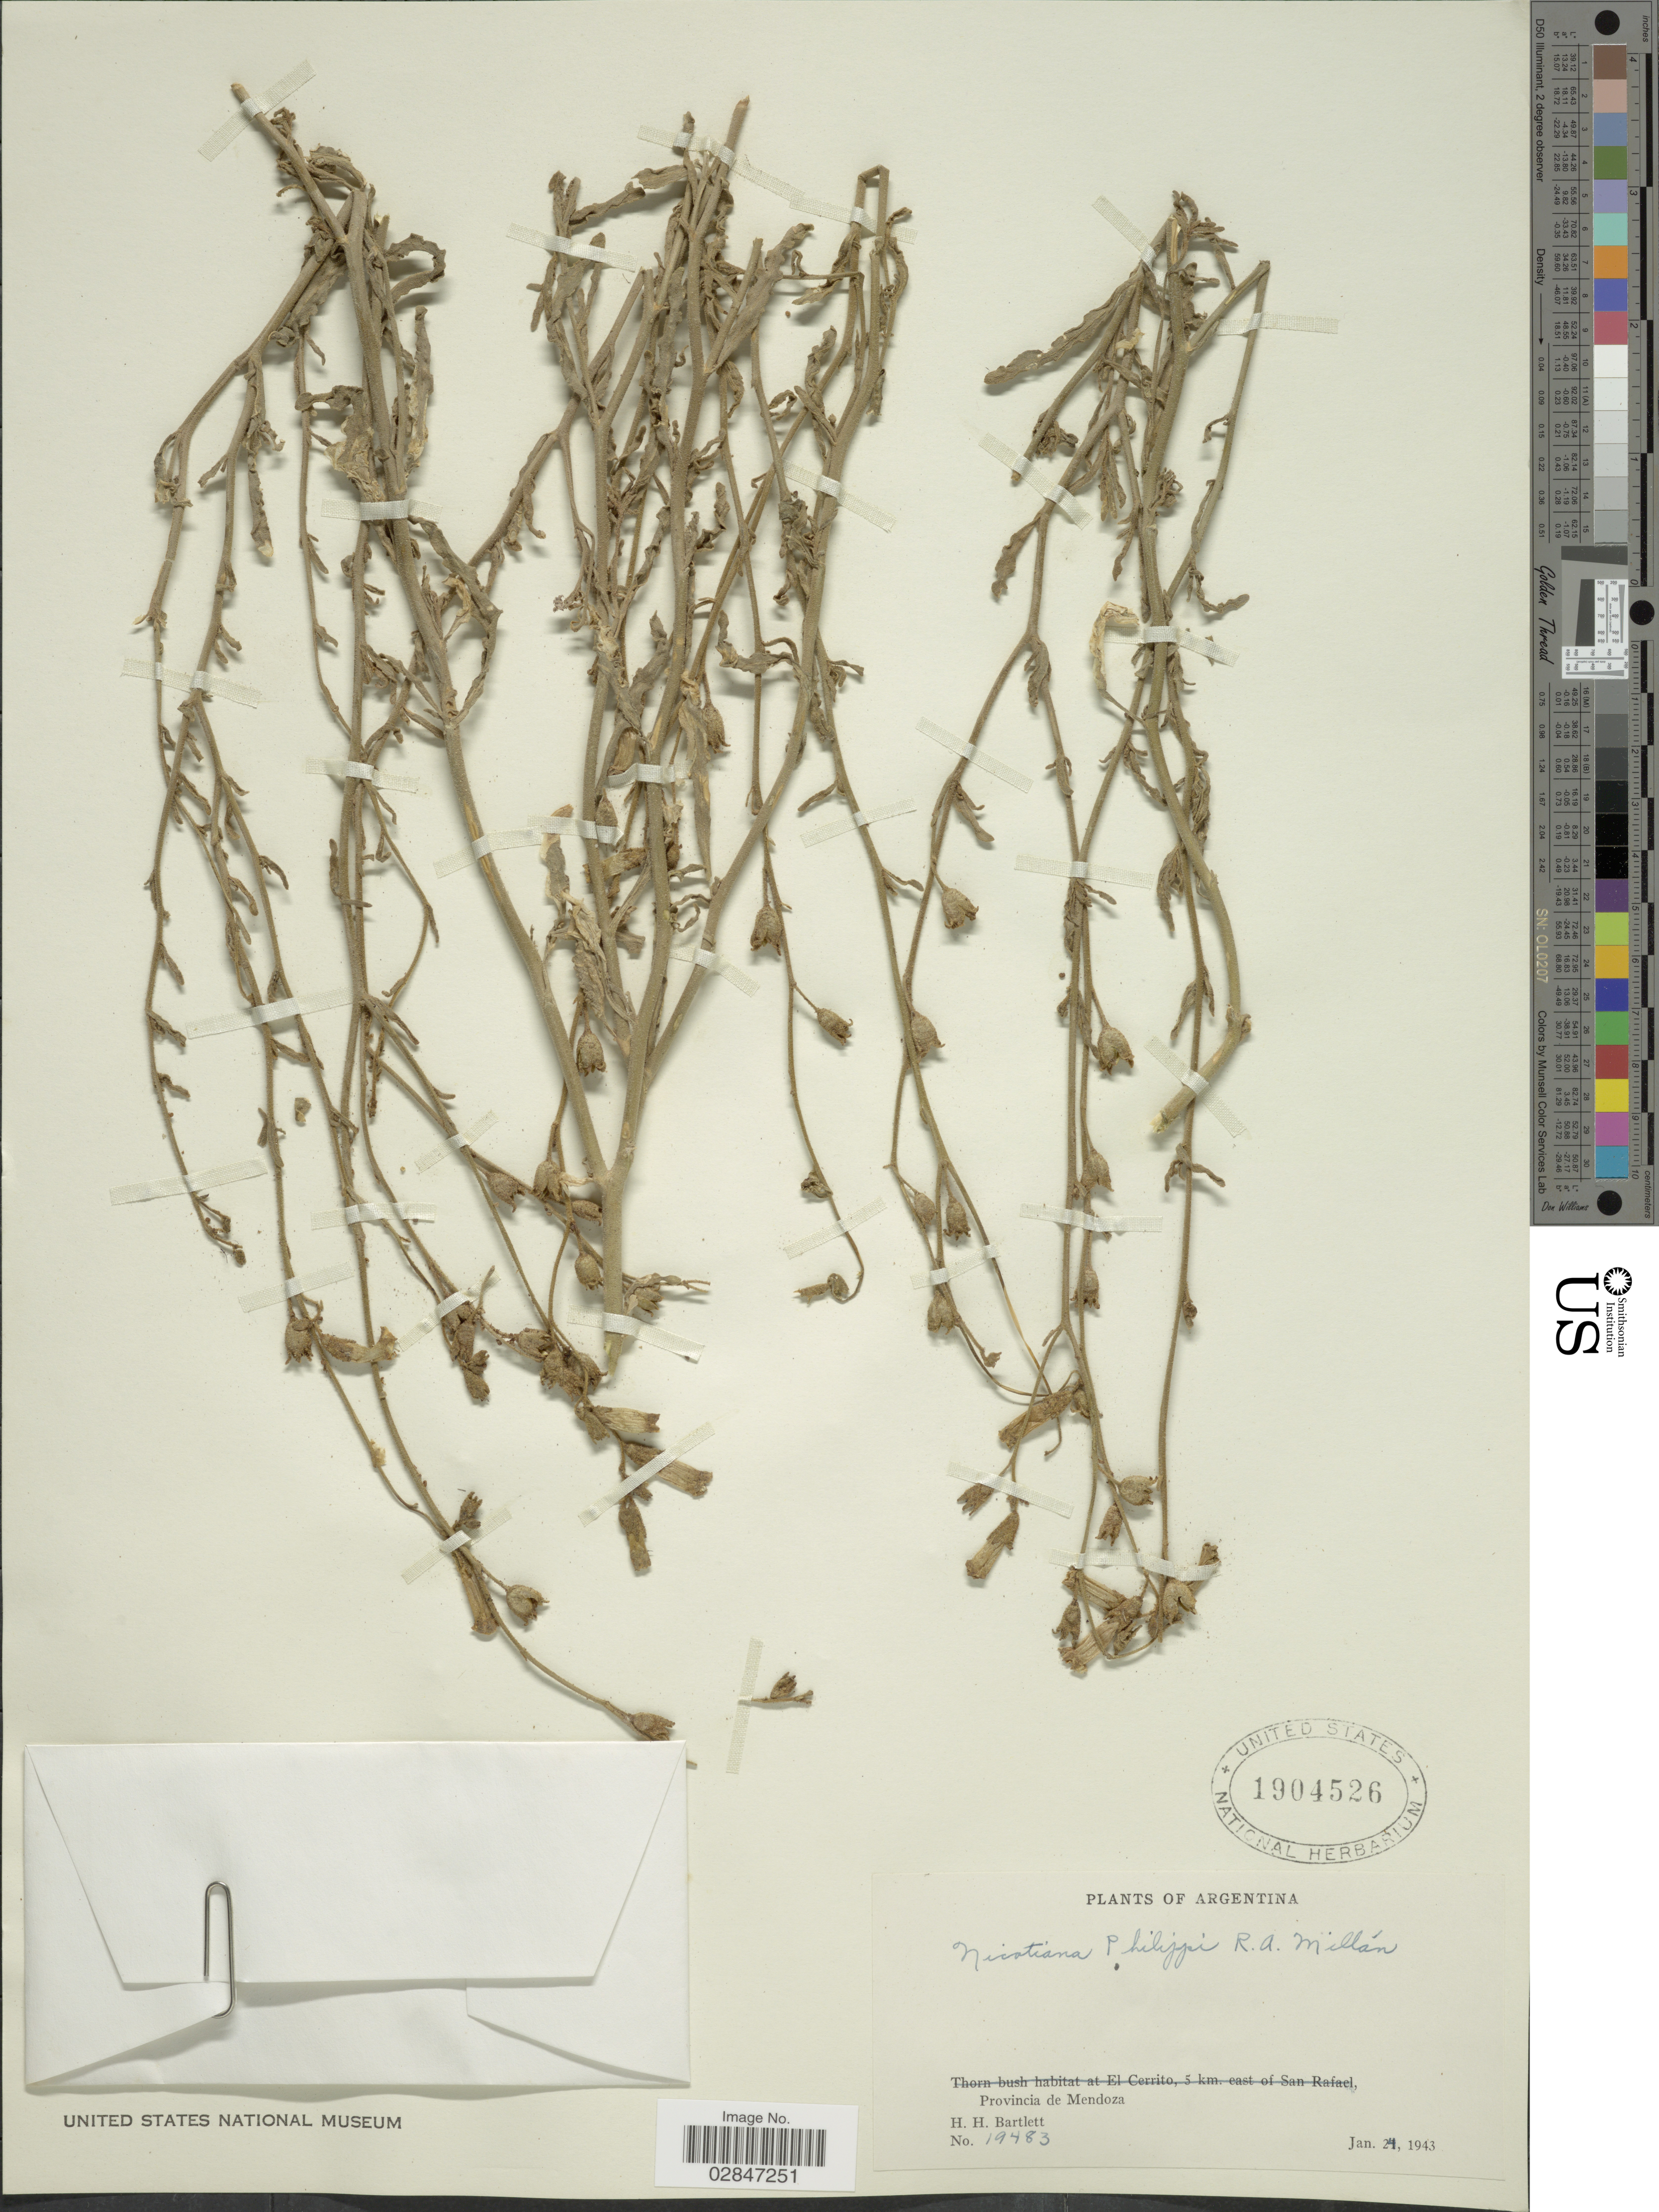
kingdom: Plantae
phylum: Tracheophyta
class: Magnoliopsida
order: Solanales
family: Solanaceae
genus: Nicotiana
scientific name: Nicotiana petunioides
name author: (Griseb.) Millán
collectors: H. H. Bartlett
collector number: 19483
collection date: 1943-01-24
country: Argentina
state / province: Mendoza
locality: Provincia de Mendoza.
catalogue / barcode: US 1904526